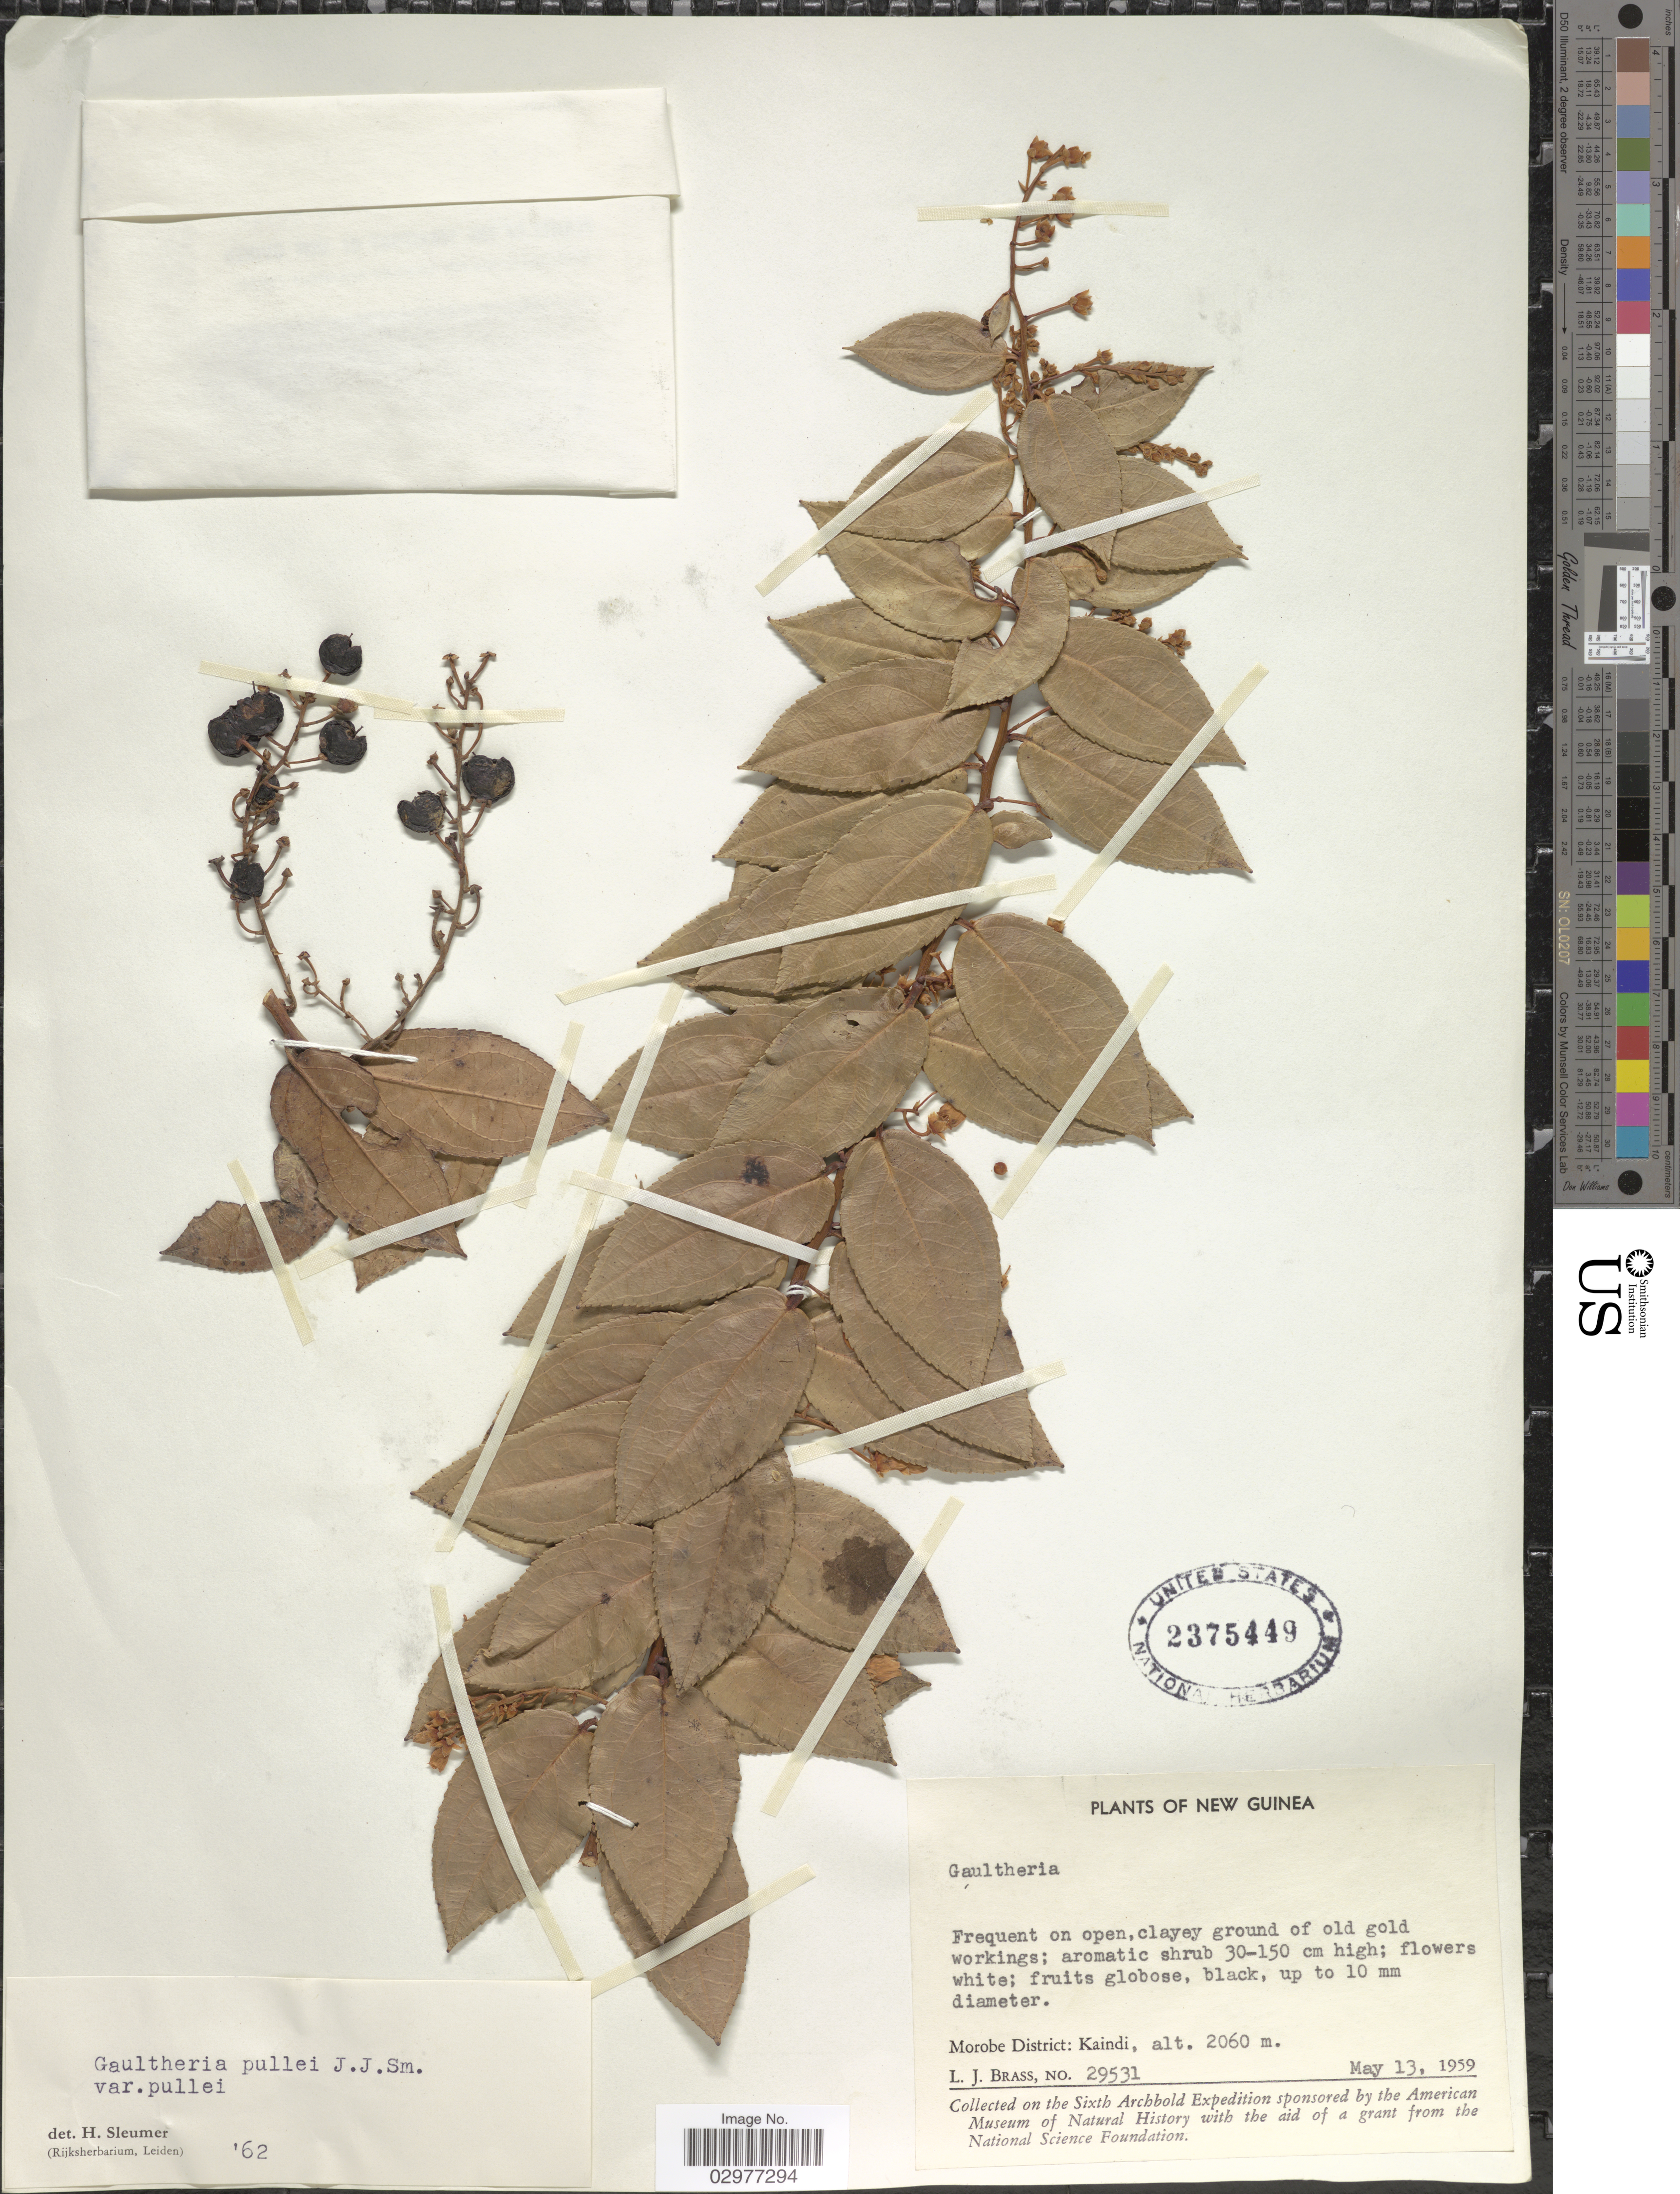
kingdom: Plantae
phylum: Tracheophyta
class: Magnoliopsida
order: Ericales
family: Ericaceae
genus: Gaultheria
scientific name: Gaultheria pullei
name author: J.J. Sm.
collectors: L. J. Brass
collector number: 29531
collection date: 1959-05-13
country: Papua New Guinea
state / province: Morobe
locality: New Guinea. Morobe District: Kaindi.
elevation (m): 2060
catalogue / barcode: US 2375449